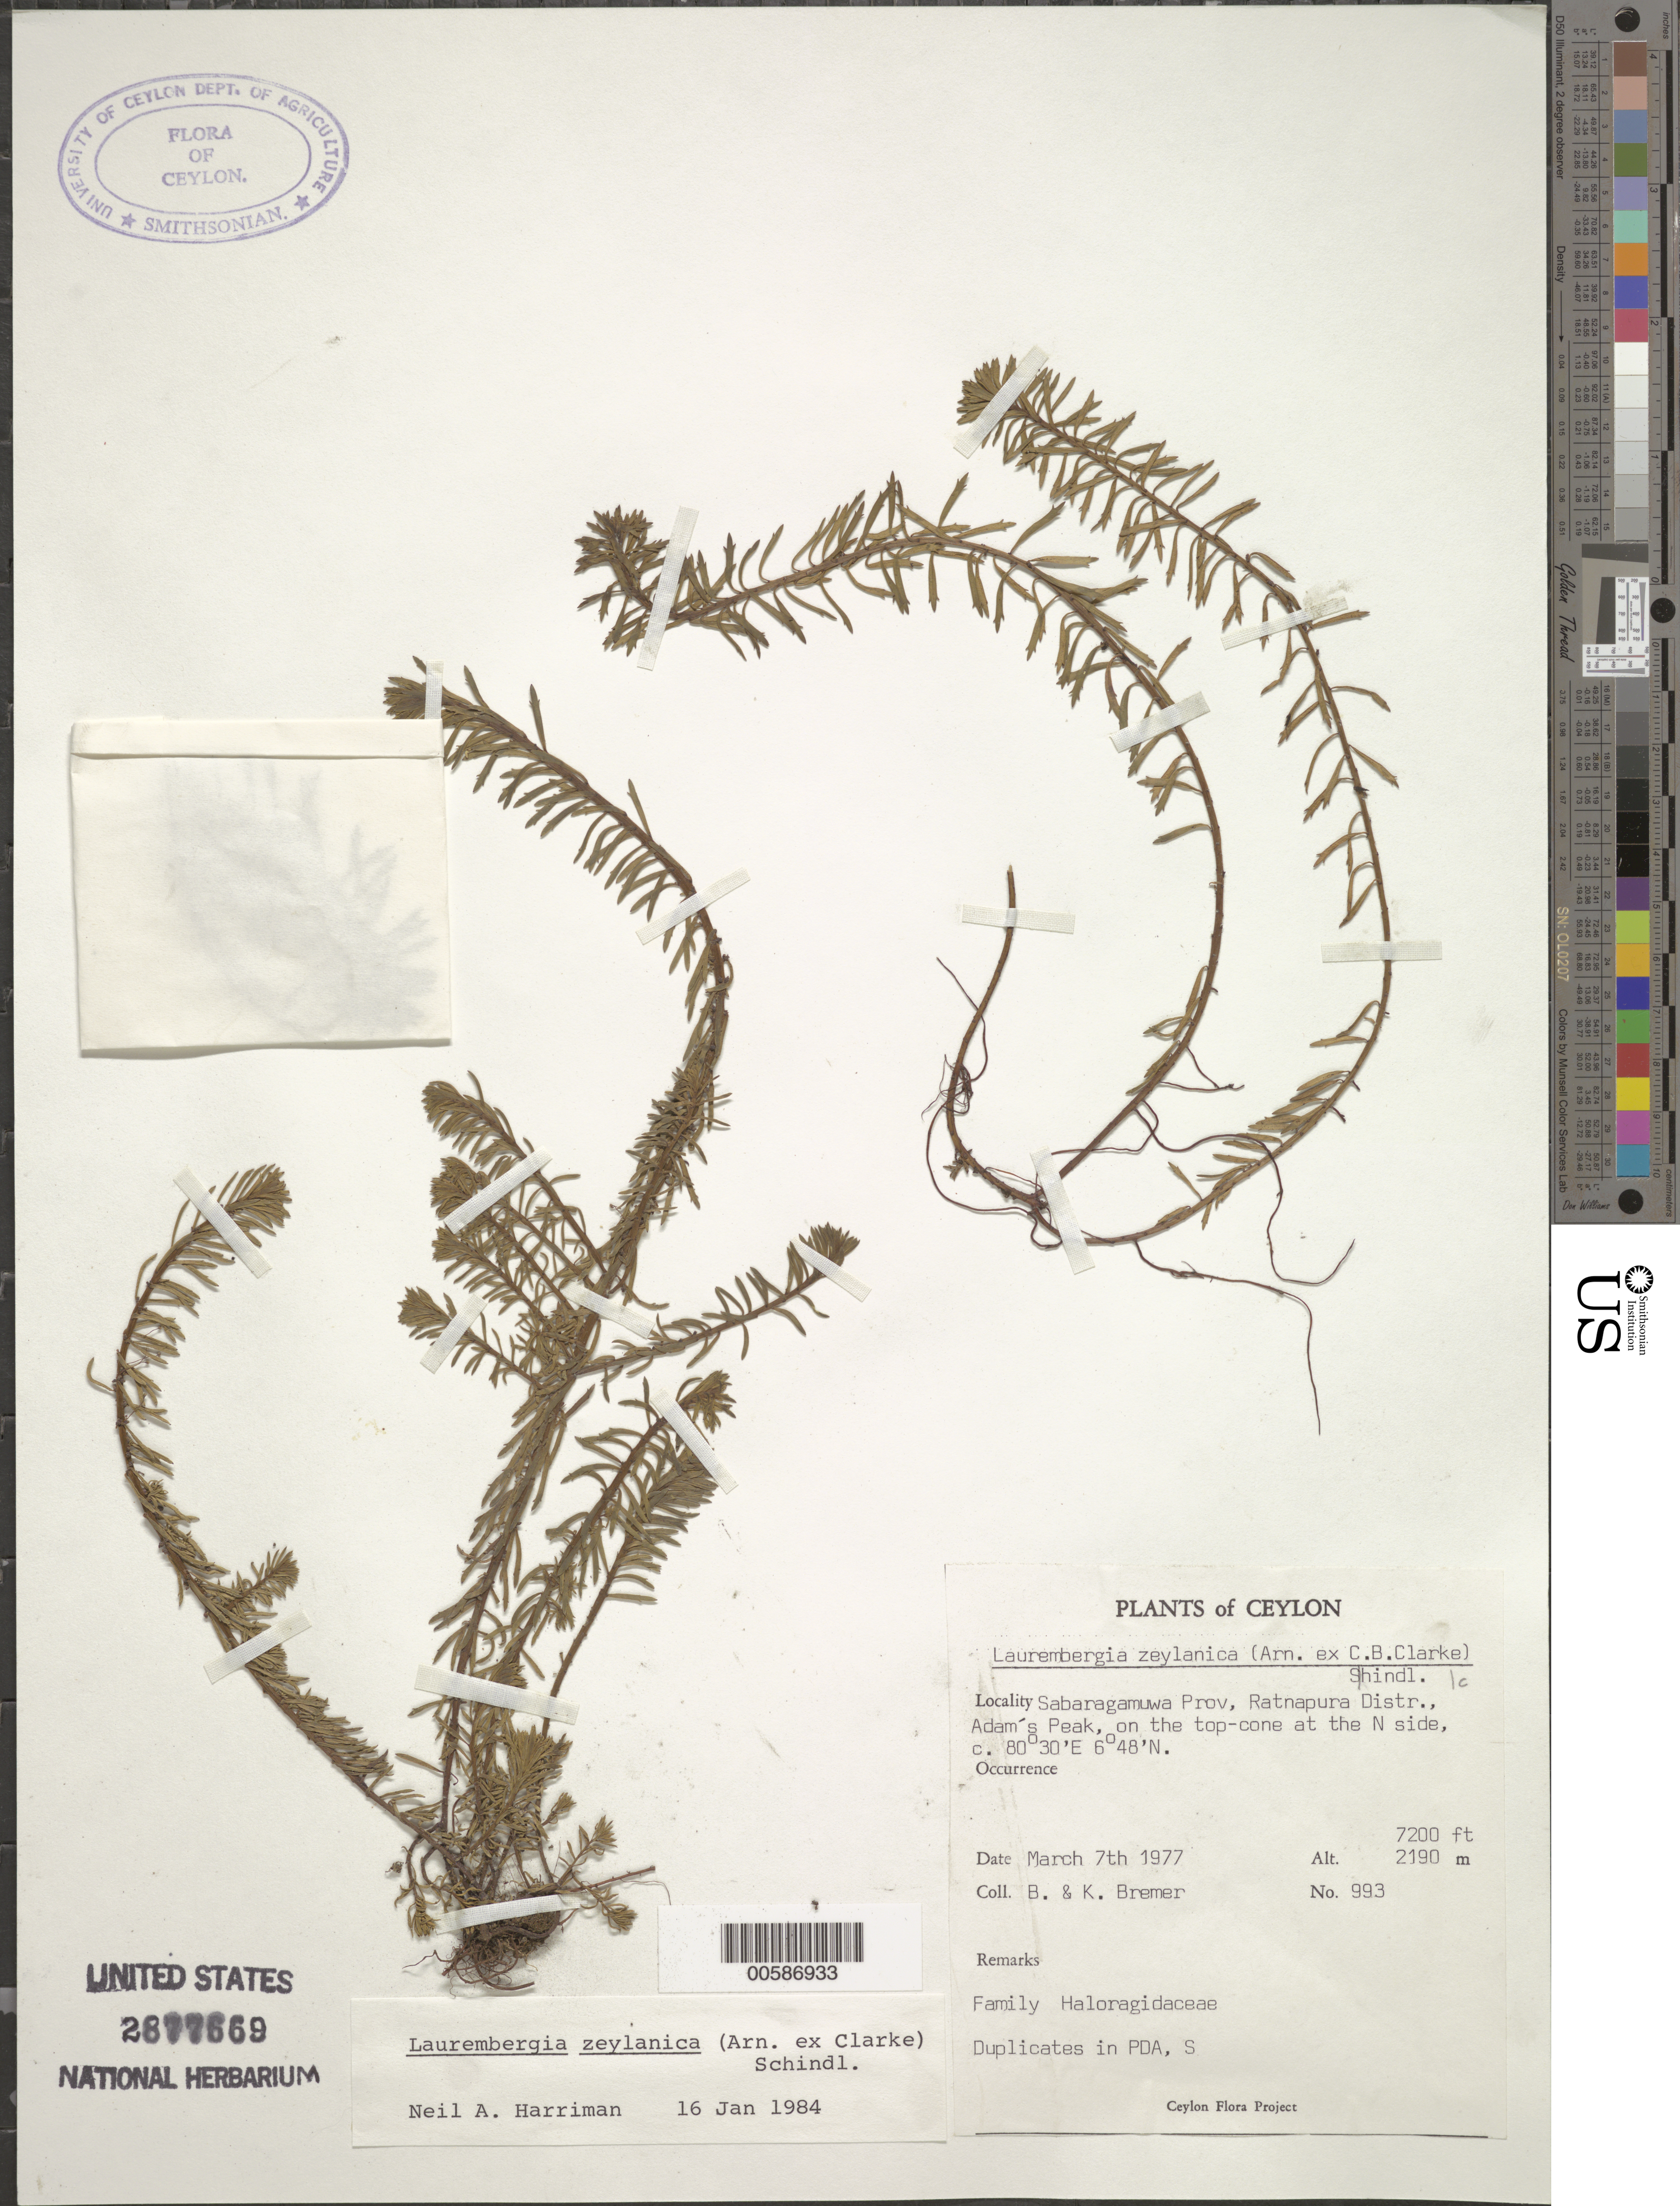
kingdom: Plantae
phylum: Tracheophyta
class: Magnoliopsida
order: Saxifragales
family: Haloragaceae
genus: Laurembergia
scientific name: Laurembergia zeylanica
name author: (Arn. ex C.B. Clarke) Schindl.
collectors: B. Bremer & K. Bremer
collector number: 993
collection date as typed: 07 Mar 1977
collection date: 1977-03-07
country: Sri Lanka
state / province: Sabaragamuwa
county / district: Ratnapura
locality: Adam's Peak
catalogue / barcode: US 2877669